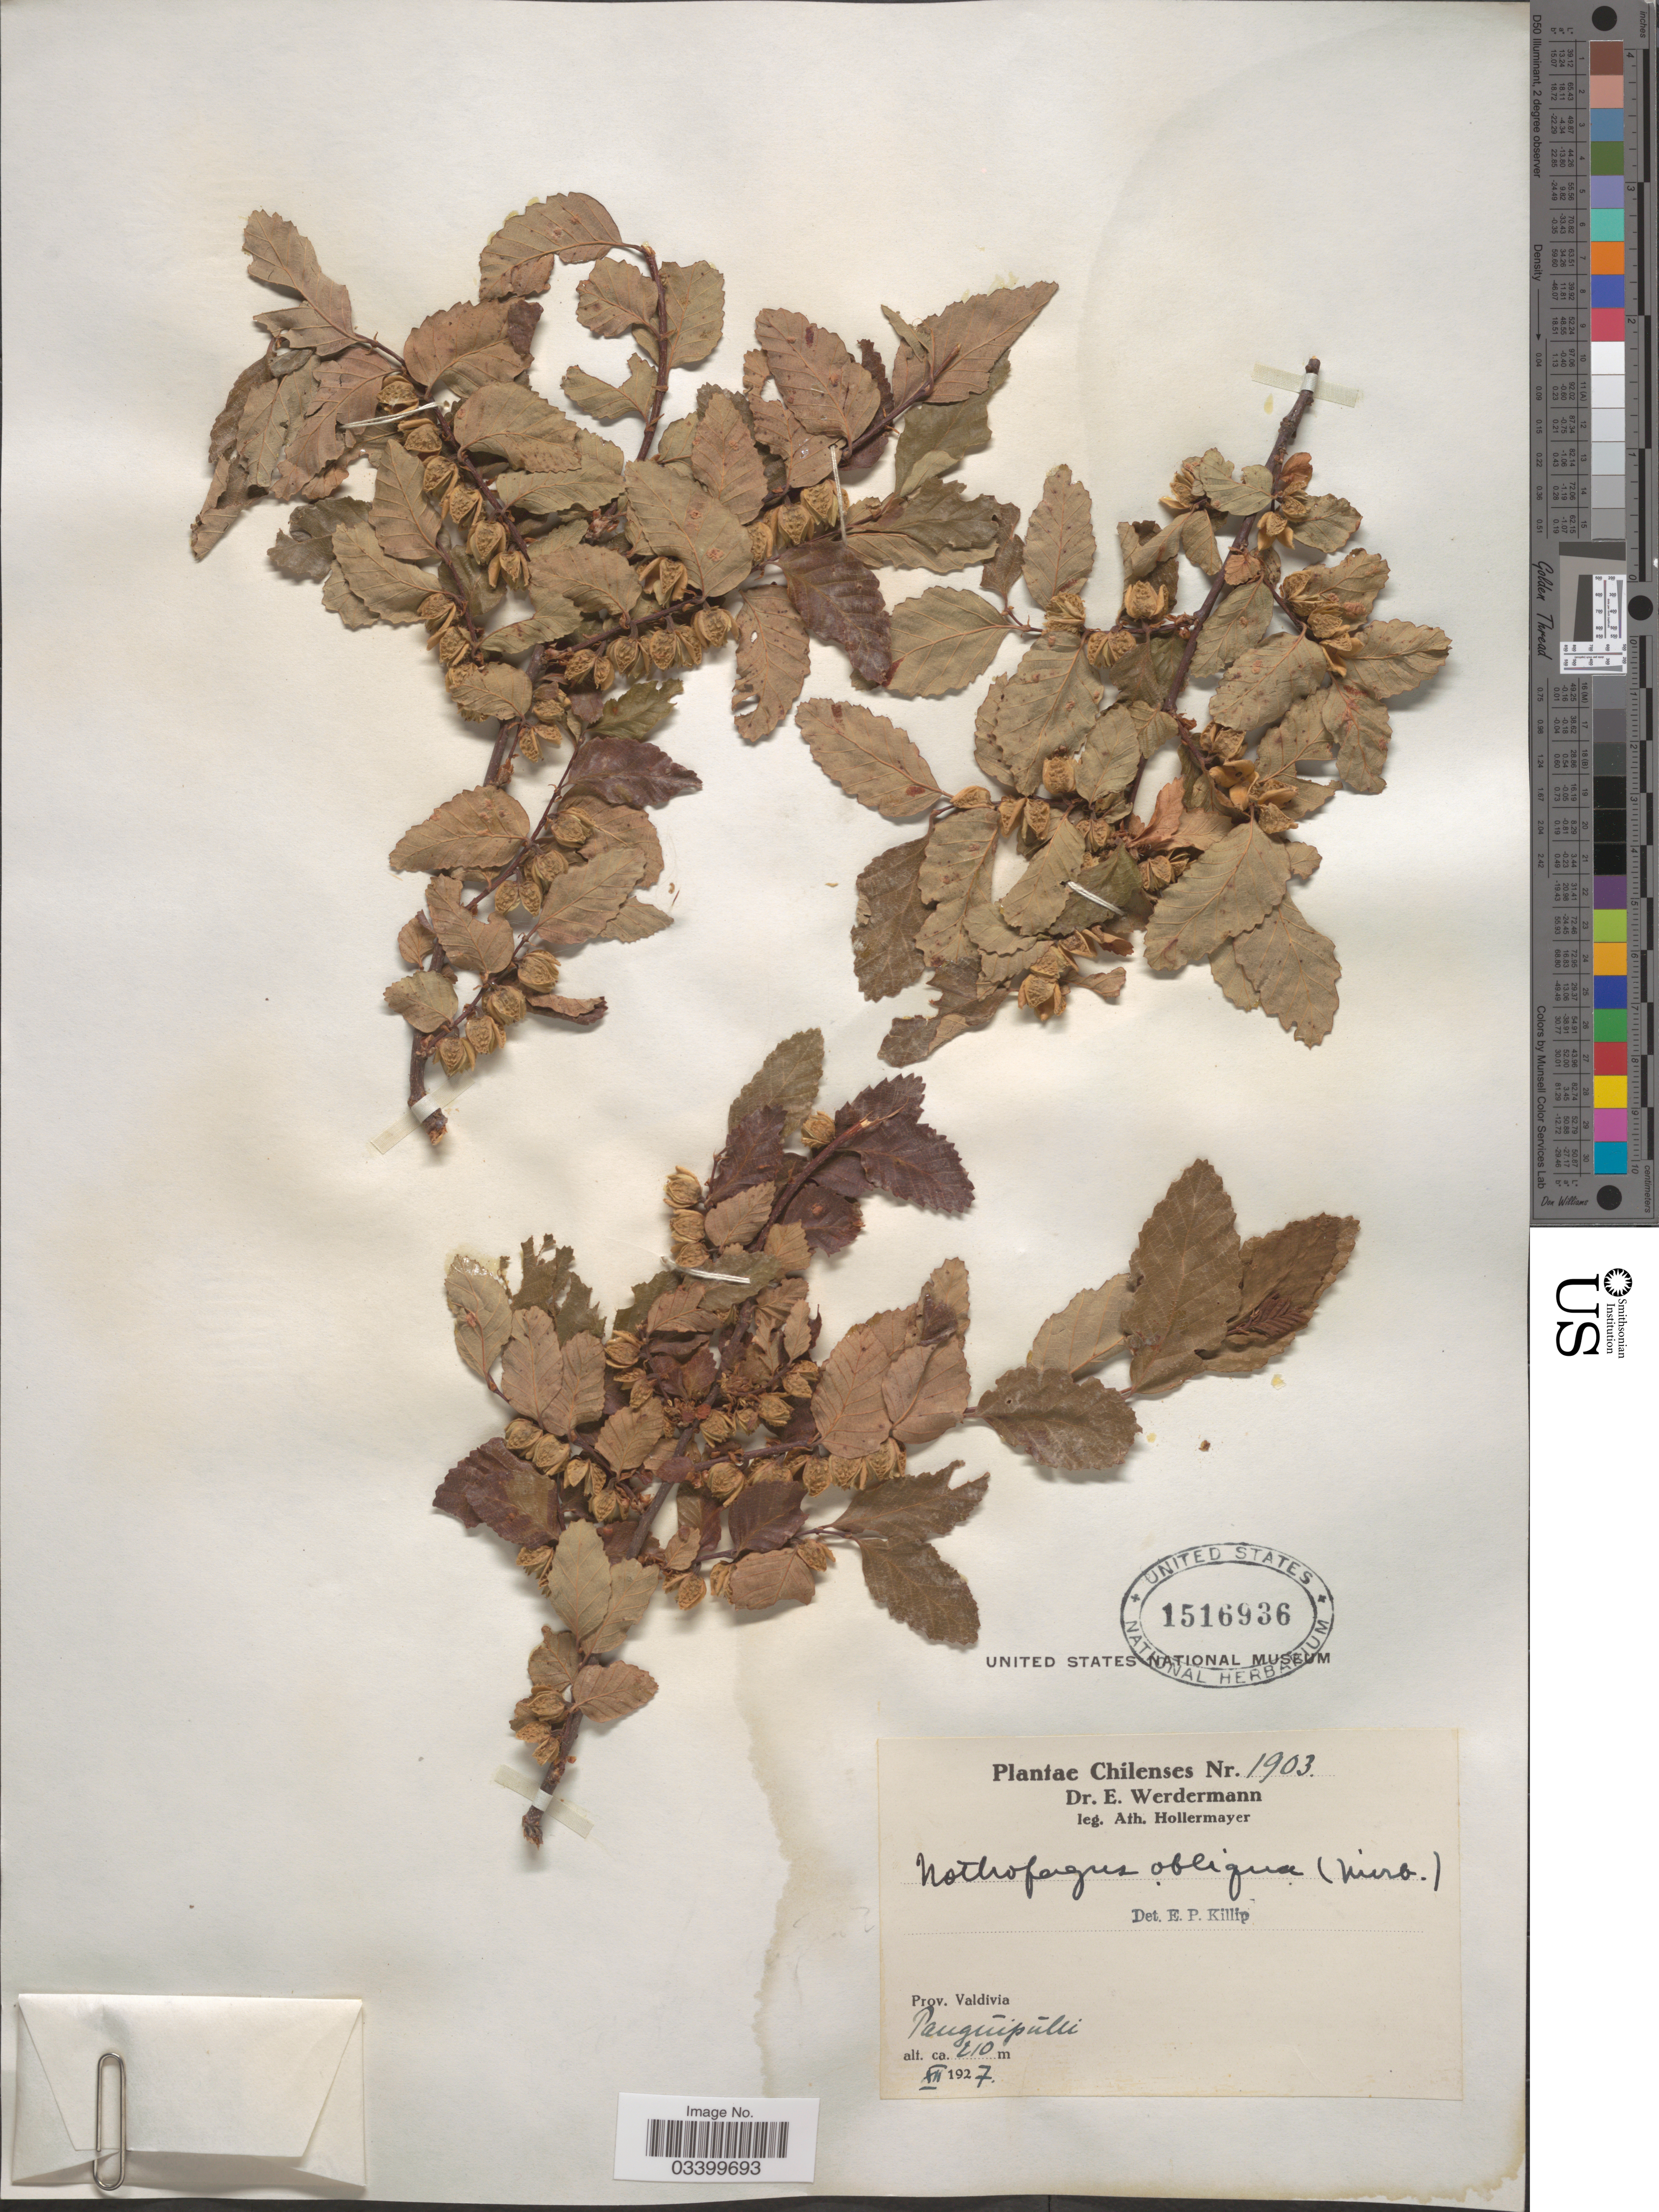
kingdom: Plantae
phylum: Tracheophyta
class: Magnoliopsida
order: Fagales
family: Nothofagaceae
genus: Nothofagus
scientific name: Nothofagus obliqua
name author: (Mirb.) Oerst.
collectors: A. Hollermayer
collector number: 1903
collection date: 1927-12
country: Chile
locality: Prov. Valdivia. Pangúipulli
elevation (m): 210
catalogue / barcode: US 1516936